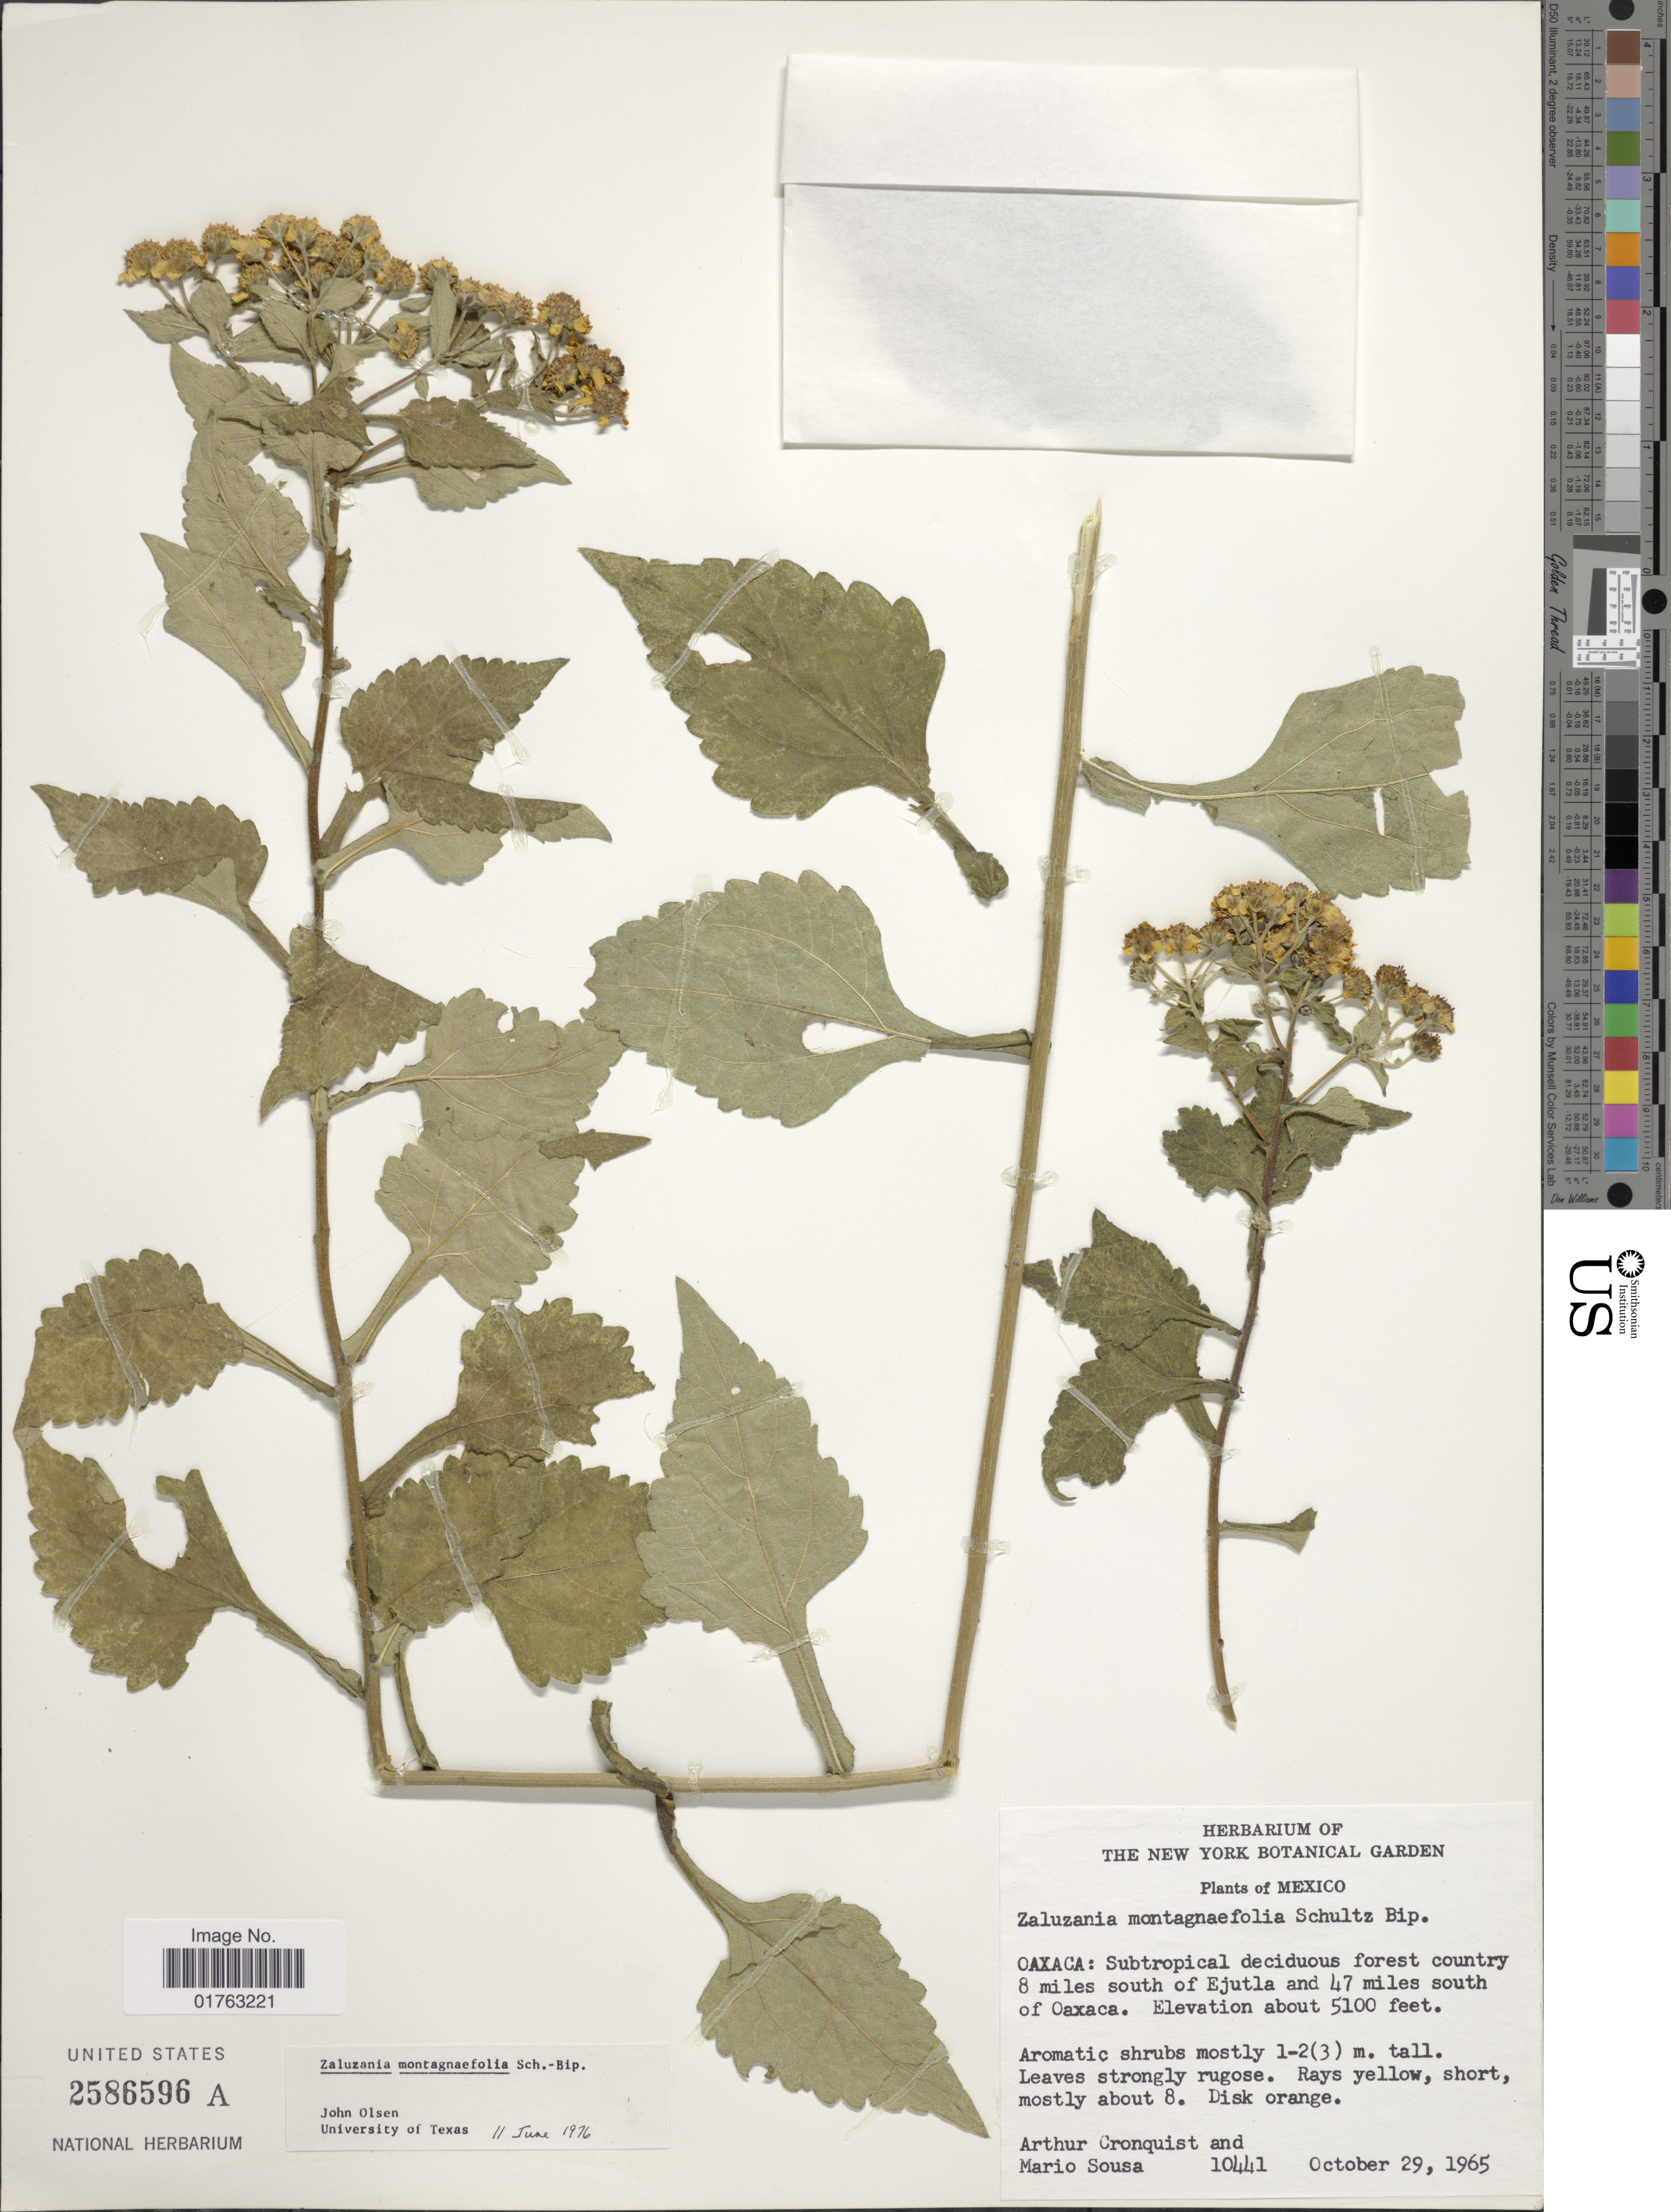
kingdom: Plantae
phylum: Tracheophyta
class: Magnoliopsida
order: Asterales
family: Asteraceae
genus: Zaluzania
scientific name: Zaluzania montagnaefolia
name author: Sch. Bip.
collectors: A. J. Cronquist & M. Sousa S.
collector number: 10441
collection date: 1965-10-29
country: Mexico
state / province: Oaxaca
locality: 8 miles south of Ejutla and 47 miles south of Oaxaca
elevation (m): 1554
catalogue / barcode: US 2586596A